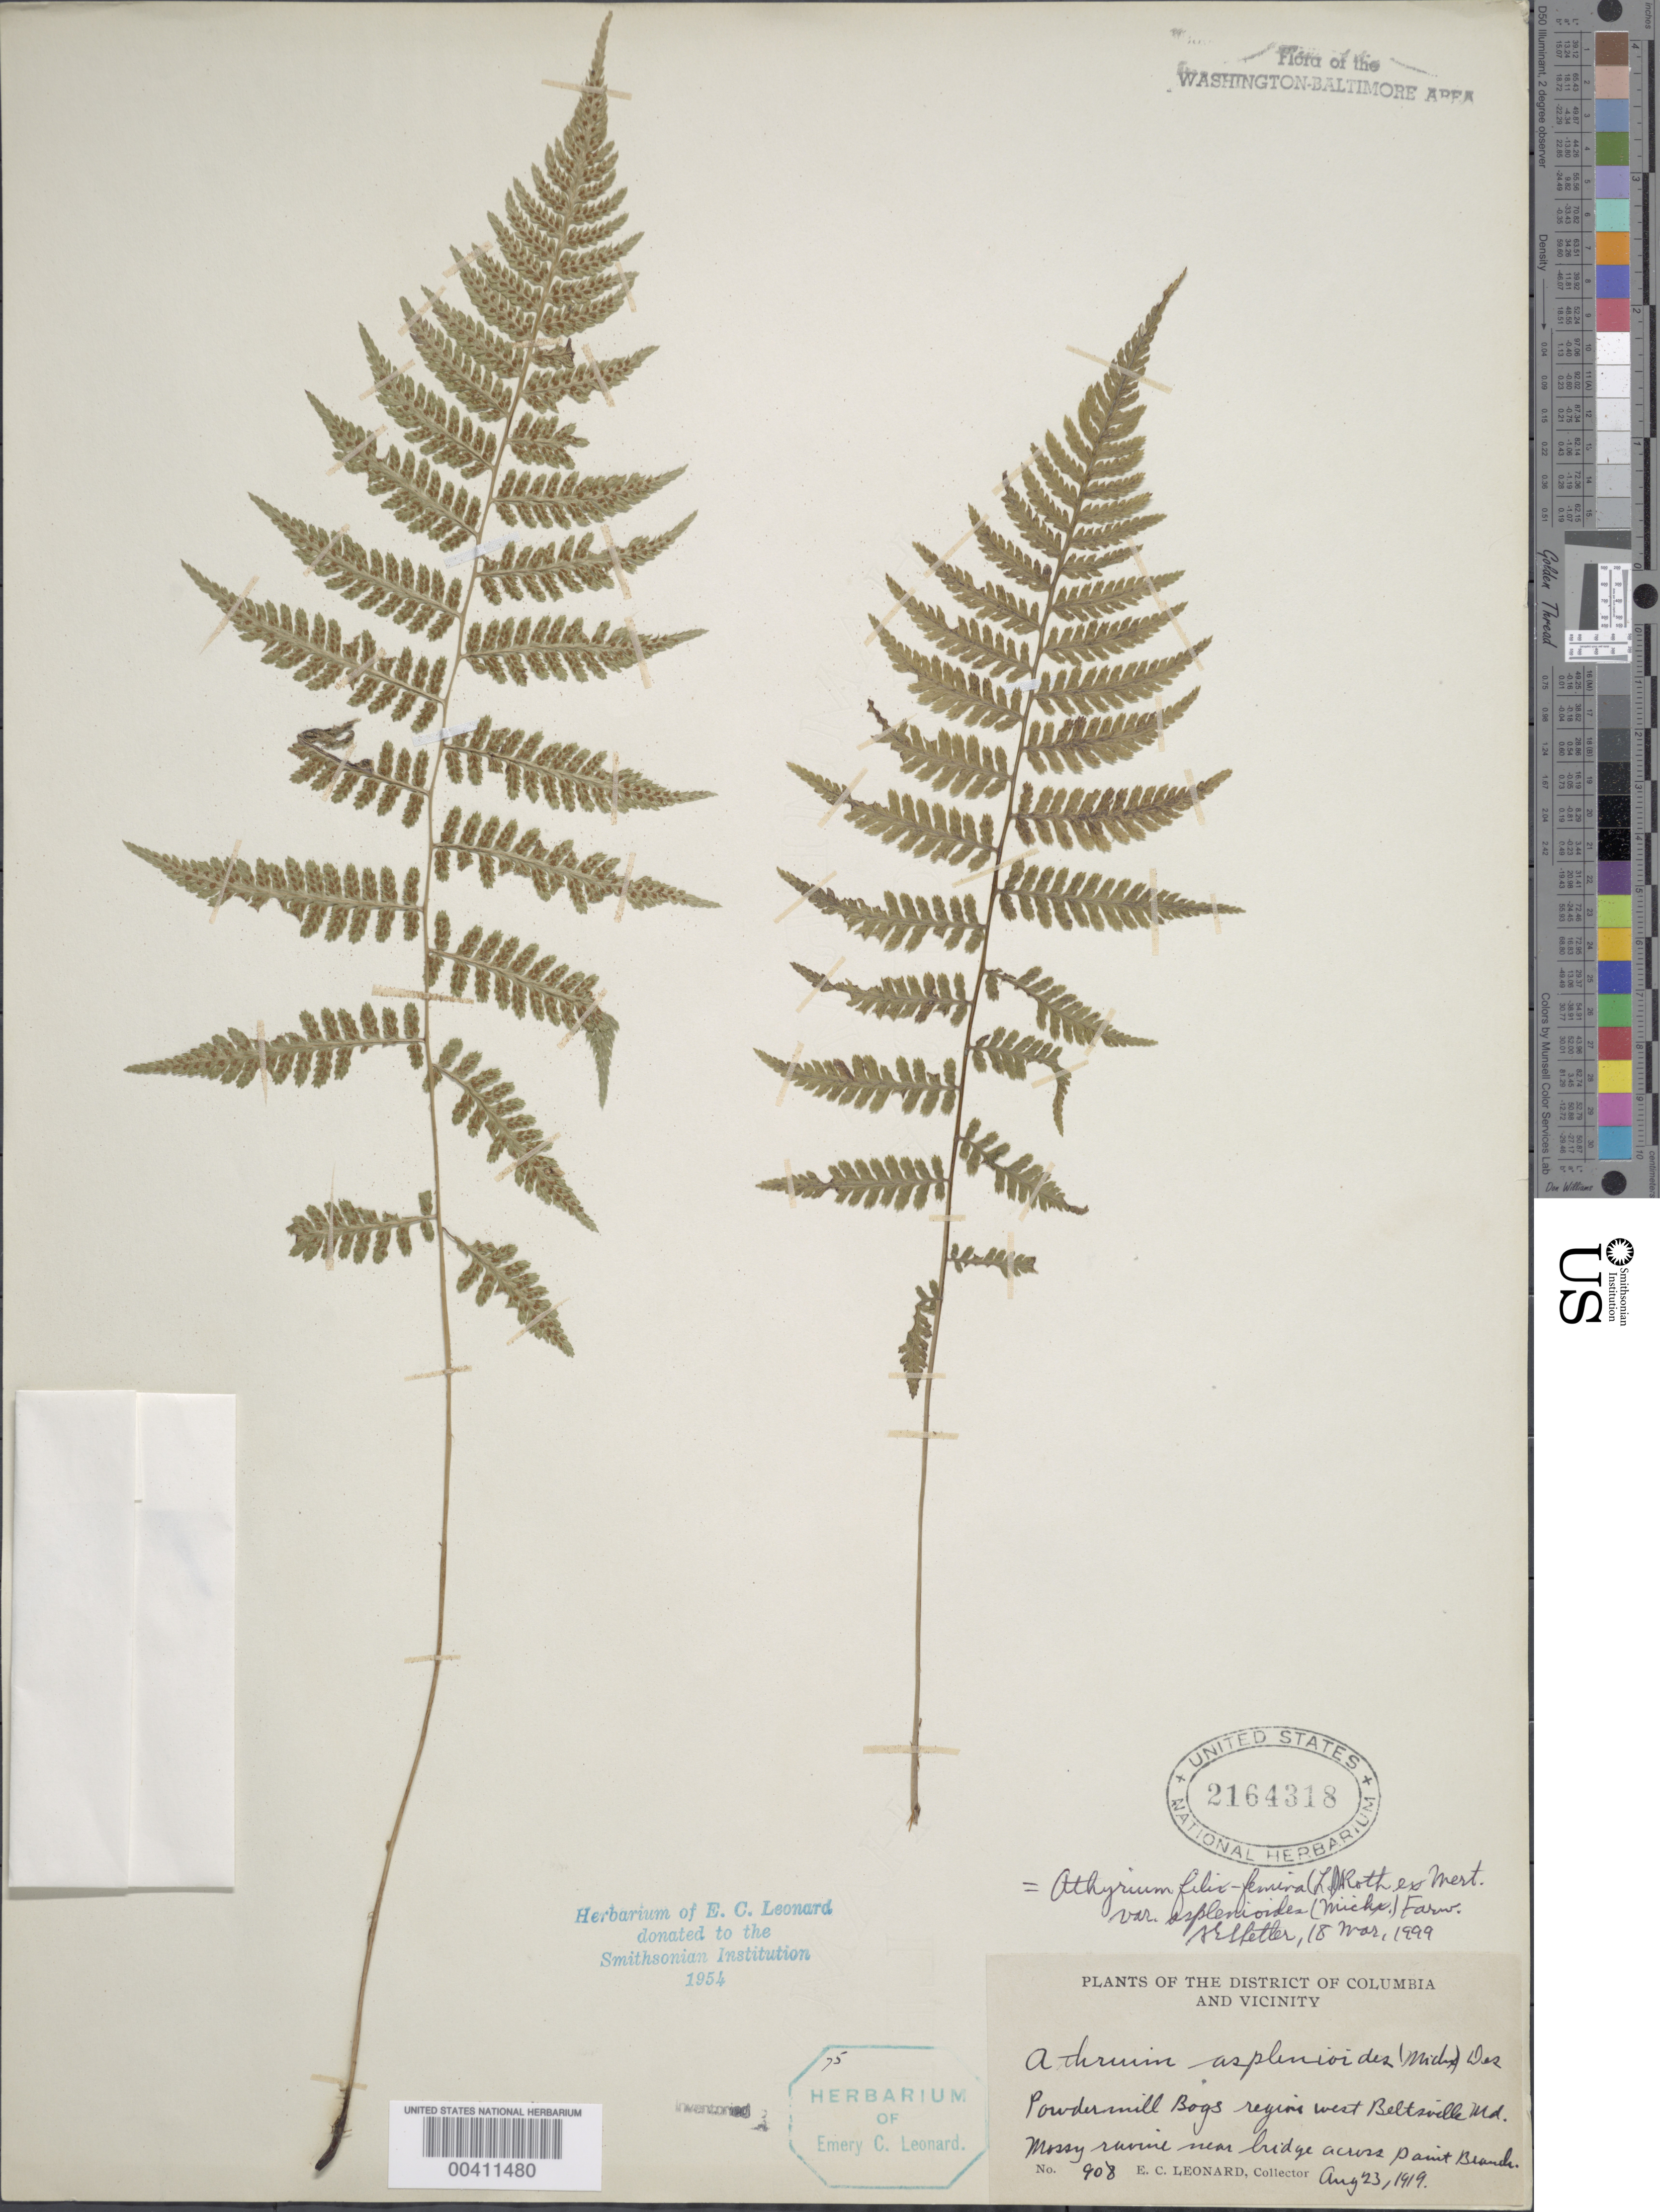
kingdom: Plantae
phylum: Tracheophyta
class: Polypodiopsida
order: Polypodiales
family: Athyriaceae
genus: Athyrium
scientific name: Athyrium filix-femina var. asplenioides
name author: (Michx.) Farw.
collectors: E. C. Leonard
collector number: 908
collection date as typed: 23 Aug 1919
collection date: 1919-08-23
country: United States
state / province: Maryland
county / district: Prince George's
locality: Powdermill Bogs, west of Beltsville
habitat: Mossy ravinenear bridge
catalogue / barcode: US 2164318